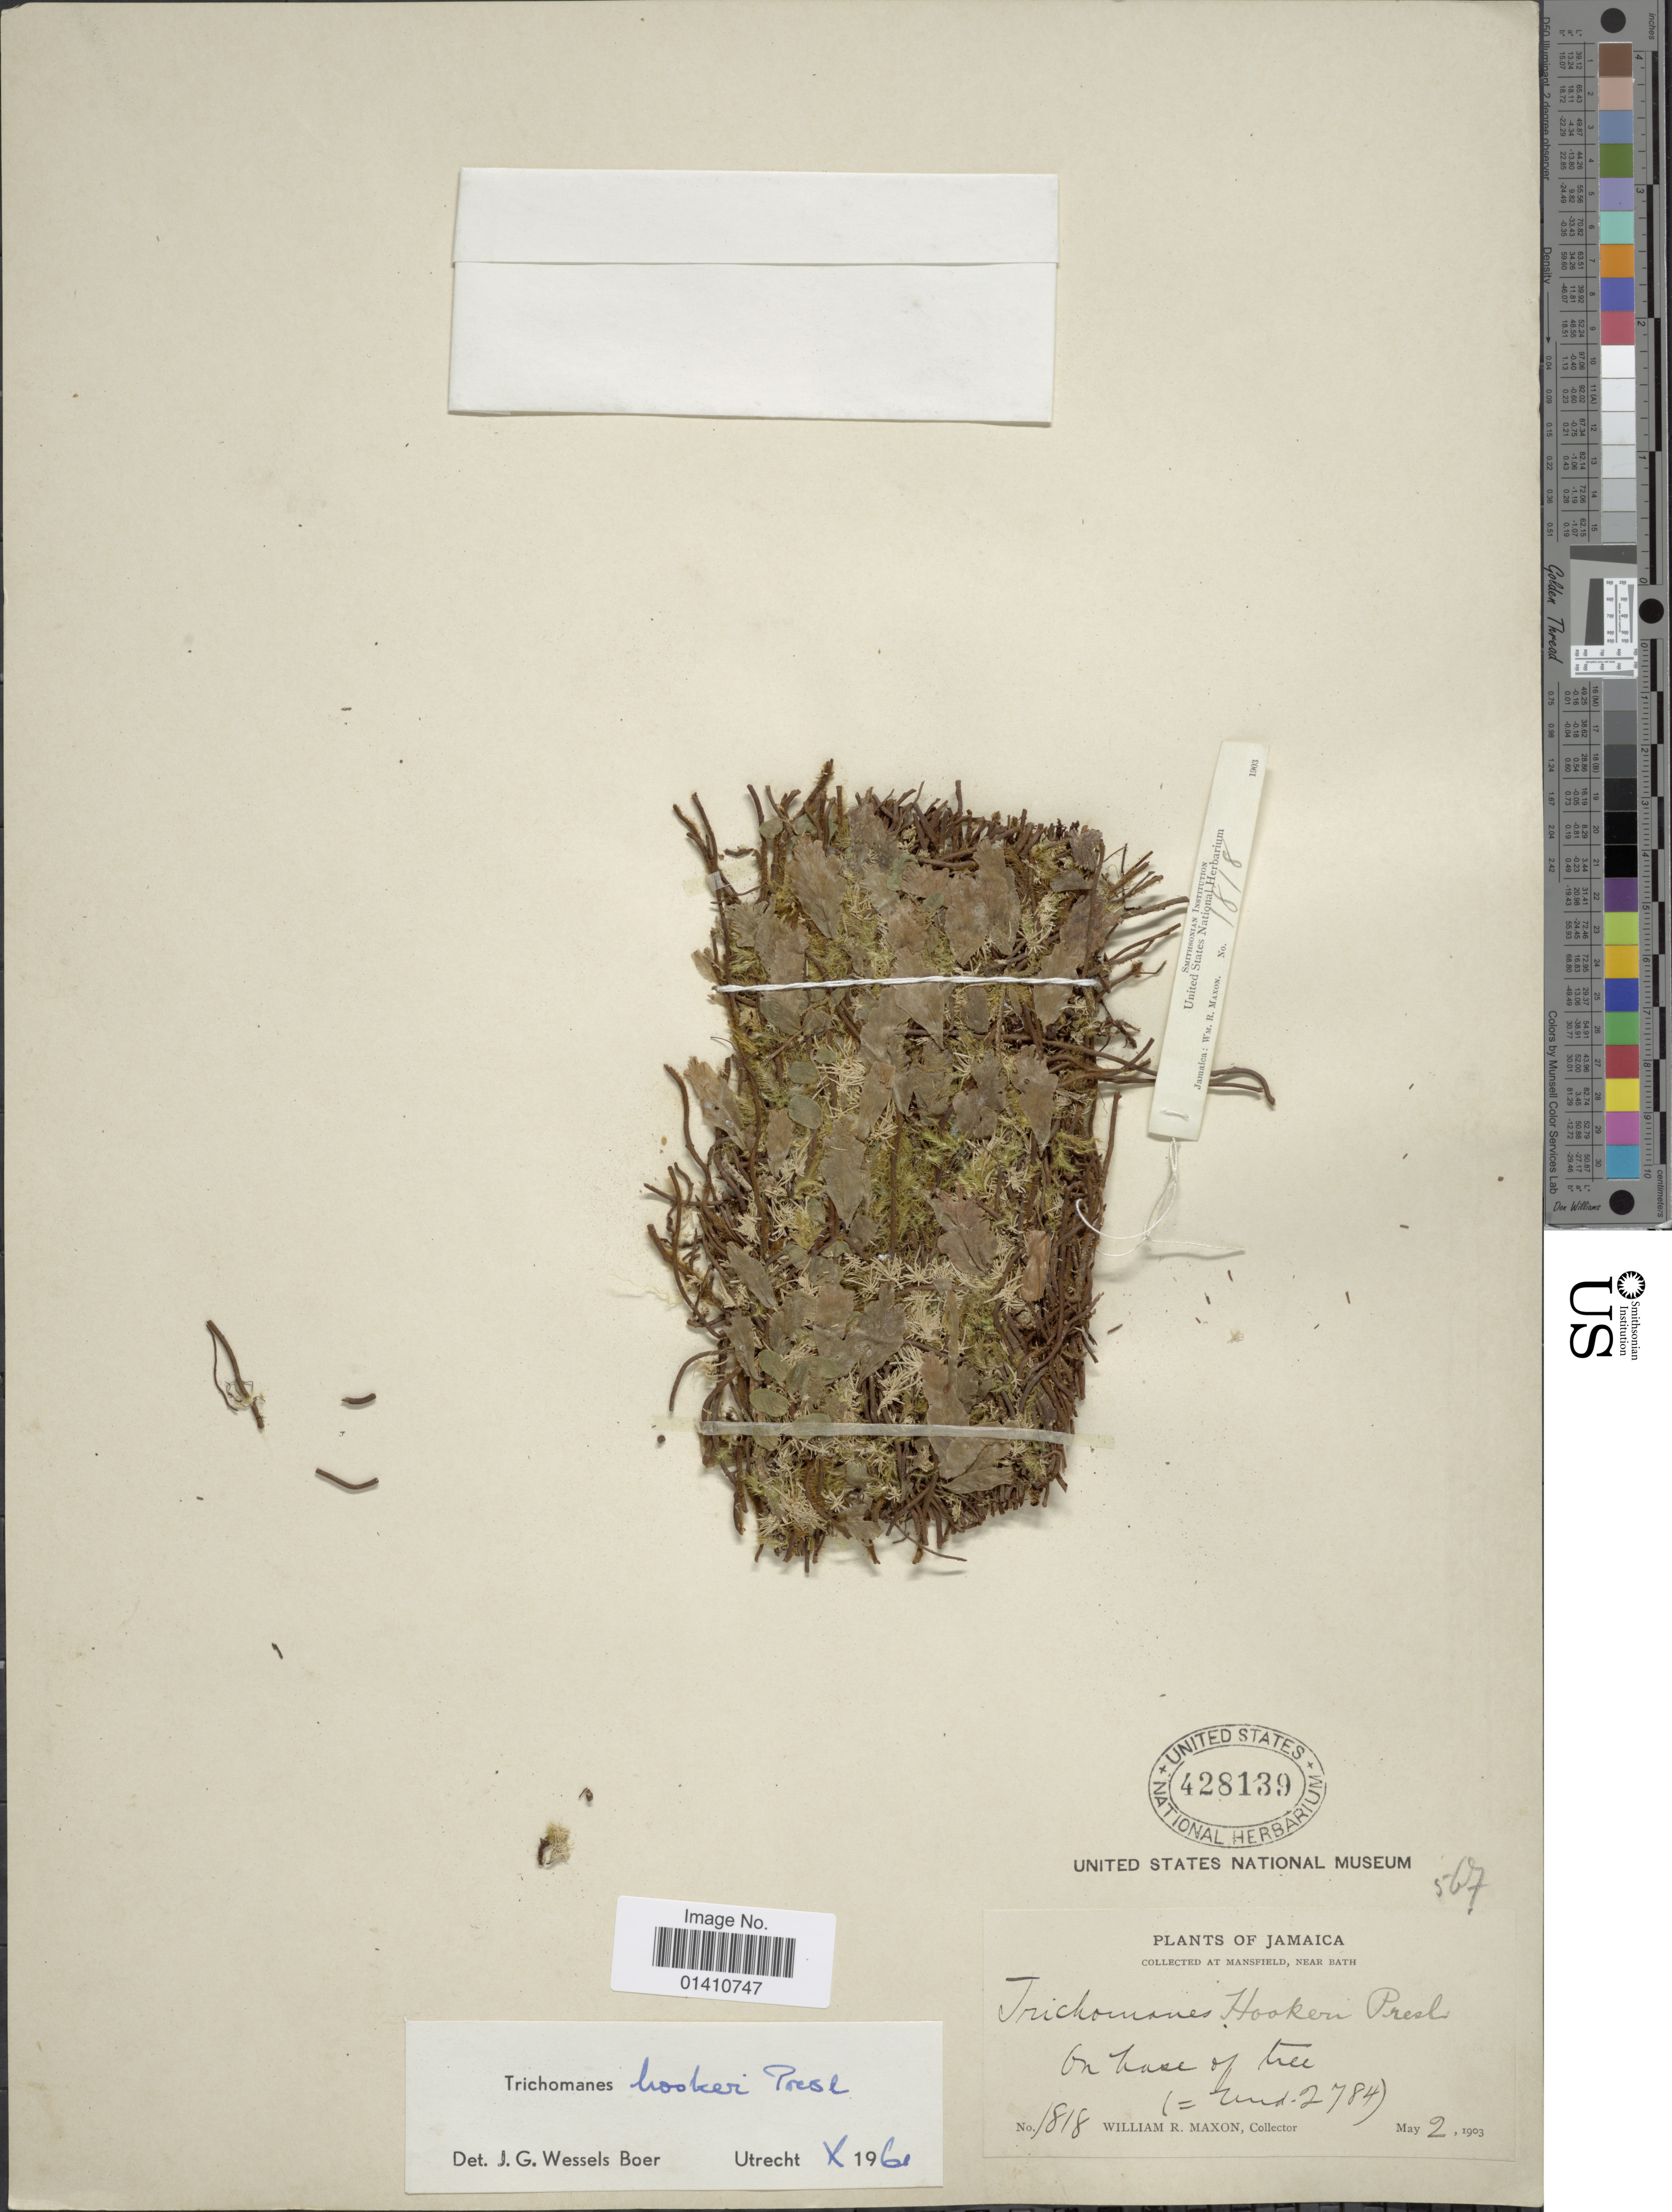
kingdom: Plantae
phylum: Tracheophyta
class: Polypodiopsida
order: Hymenophyllales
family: Hymenophyllaceae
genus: Didymoglossum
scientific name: Didymoglossum hookeri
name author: C. Presl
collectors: W. R. Maxon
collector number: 1818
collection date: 1903-05-02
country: Jamaica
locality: Mansfield, near Bath. On base of tree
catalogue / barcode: US 428139